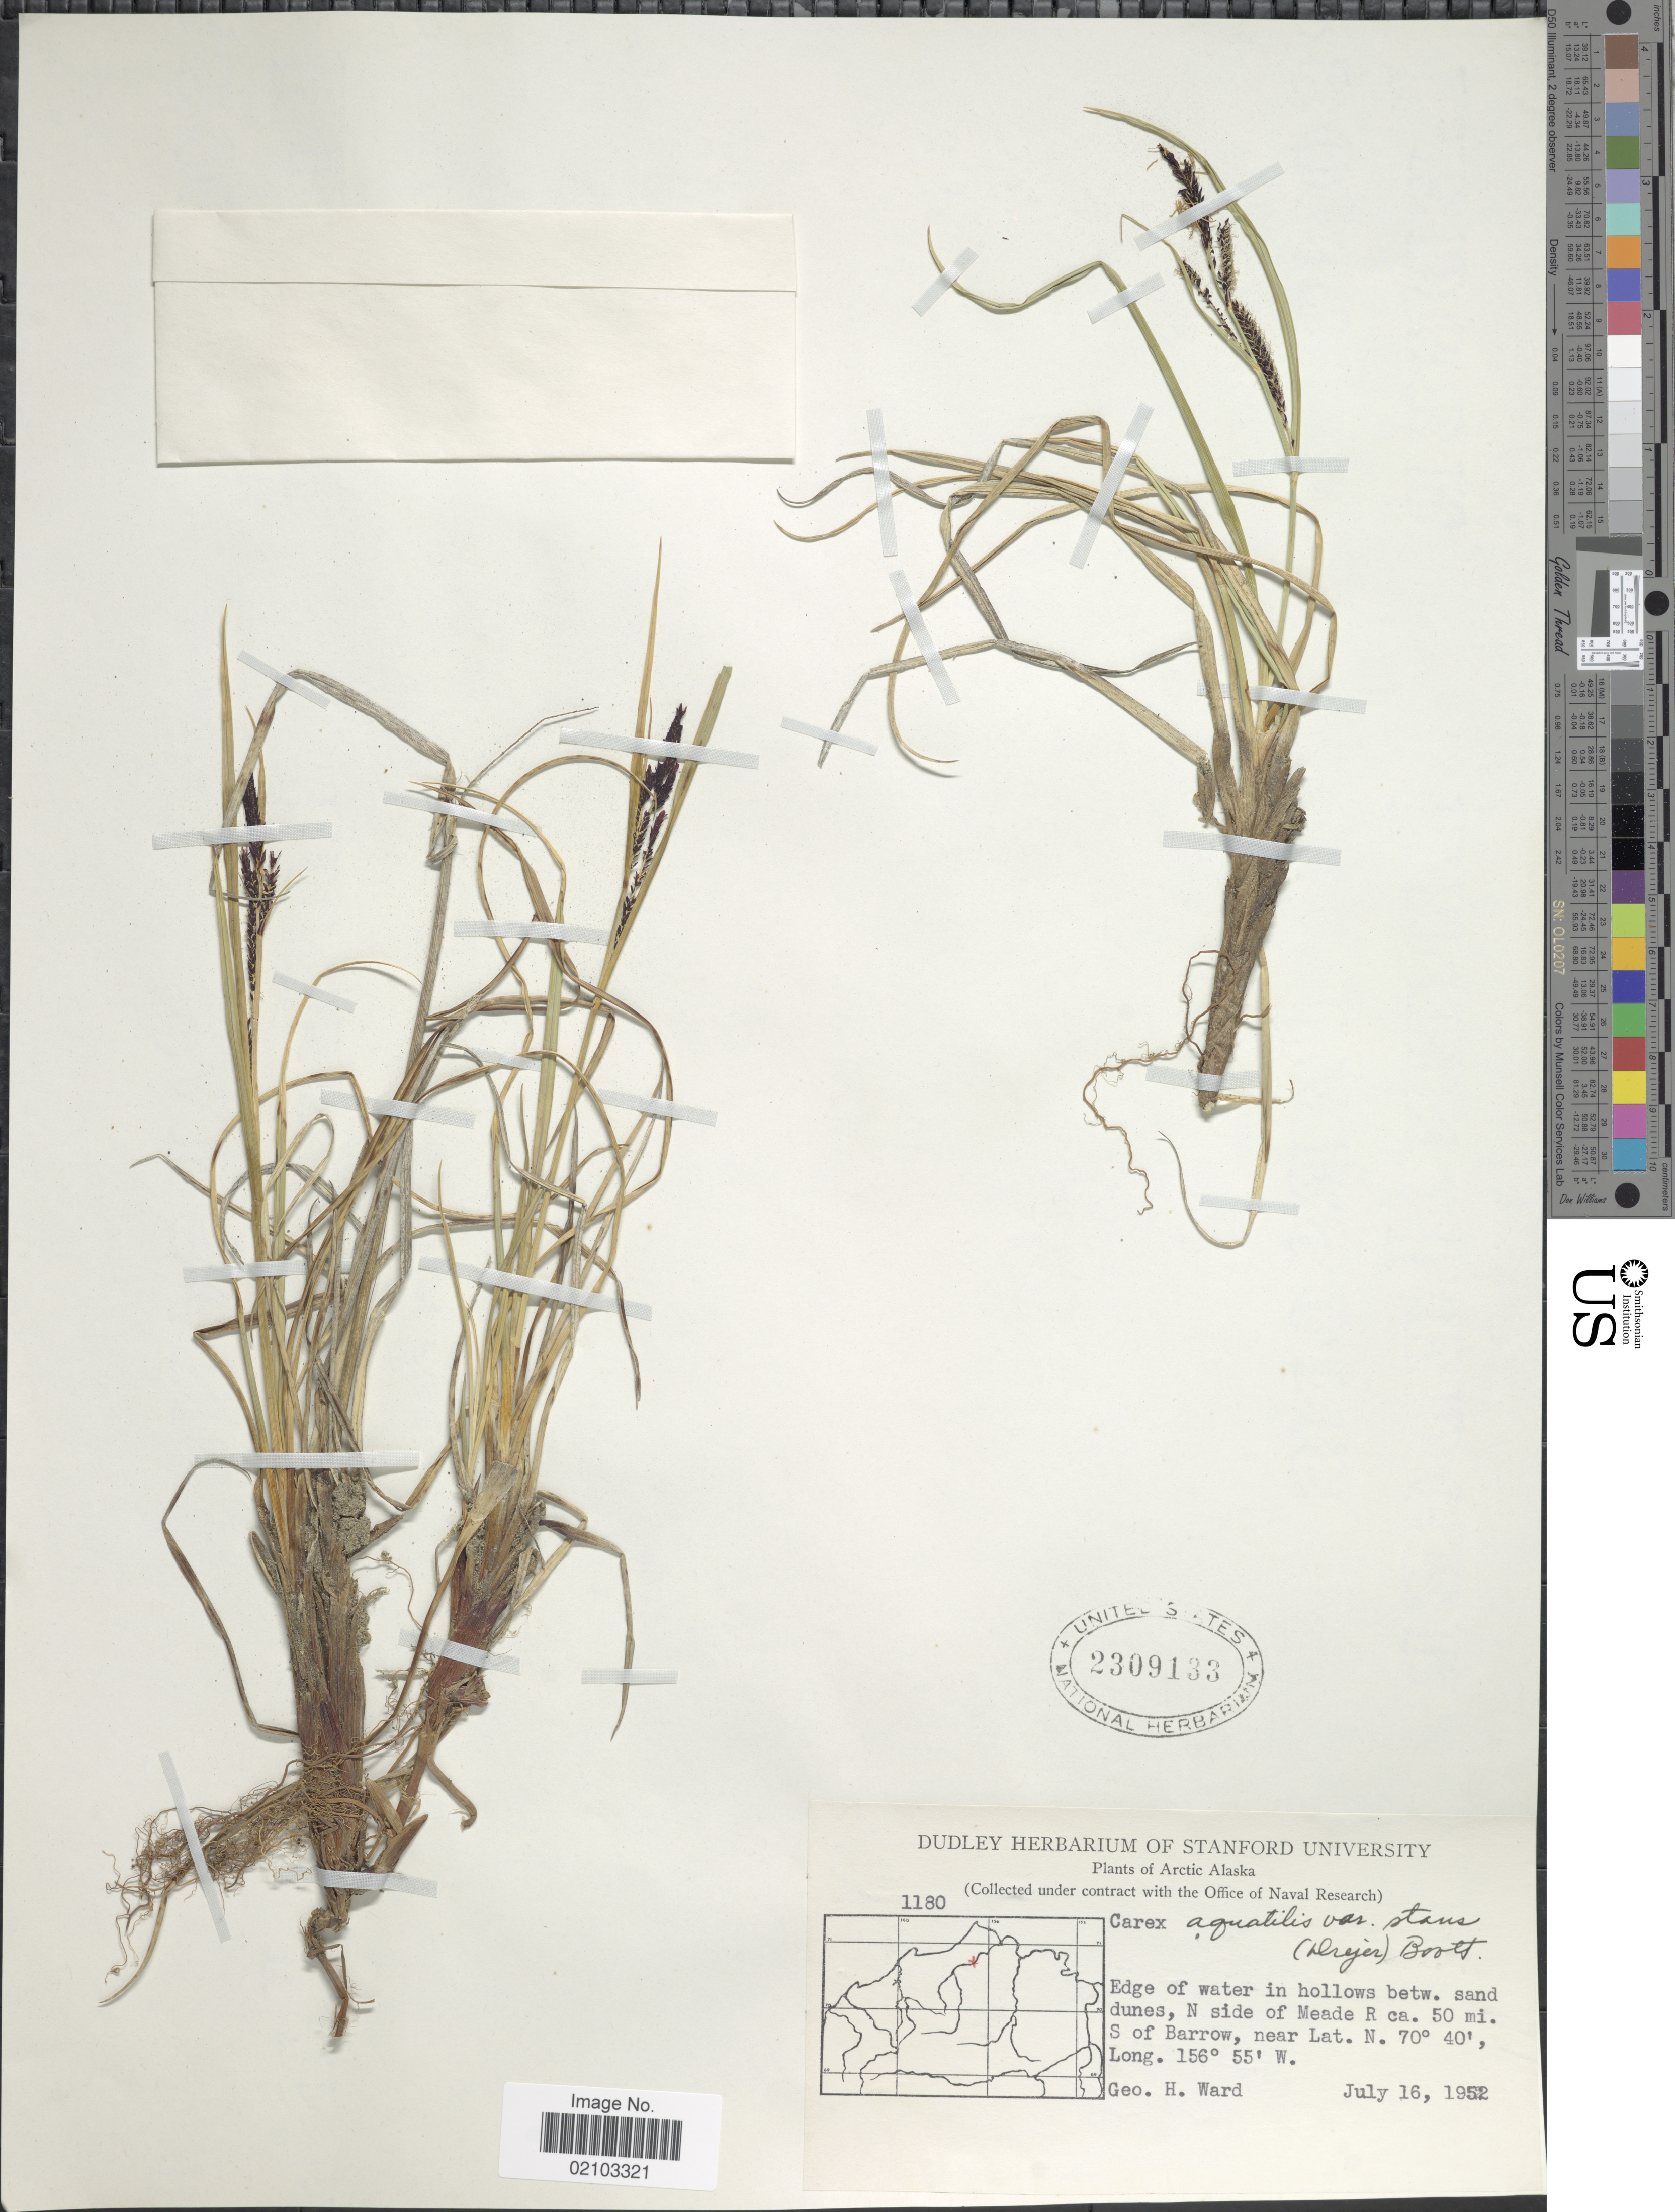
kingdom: Plantae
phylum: Tracheophyta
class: Liliopsida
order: Poales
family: Cyperaceae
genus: Carex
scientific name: Carex aquatilis var. minor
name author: Boott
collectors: G. H. Ward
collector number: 1180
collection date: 1952-07-16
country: United States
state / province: Alaska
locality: Arctic Alaska. Edge of water in hollows betw. sand dunes, N side of Meade R ca. 50 mi. S of Barrow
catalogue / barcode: US 2309133